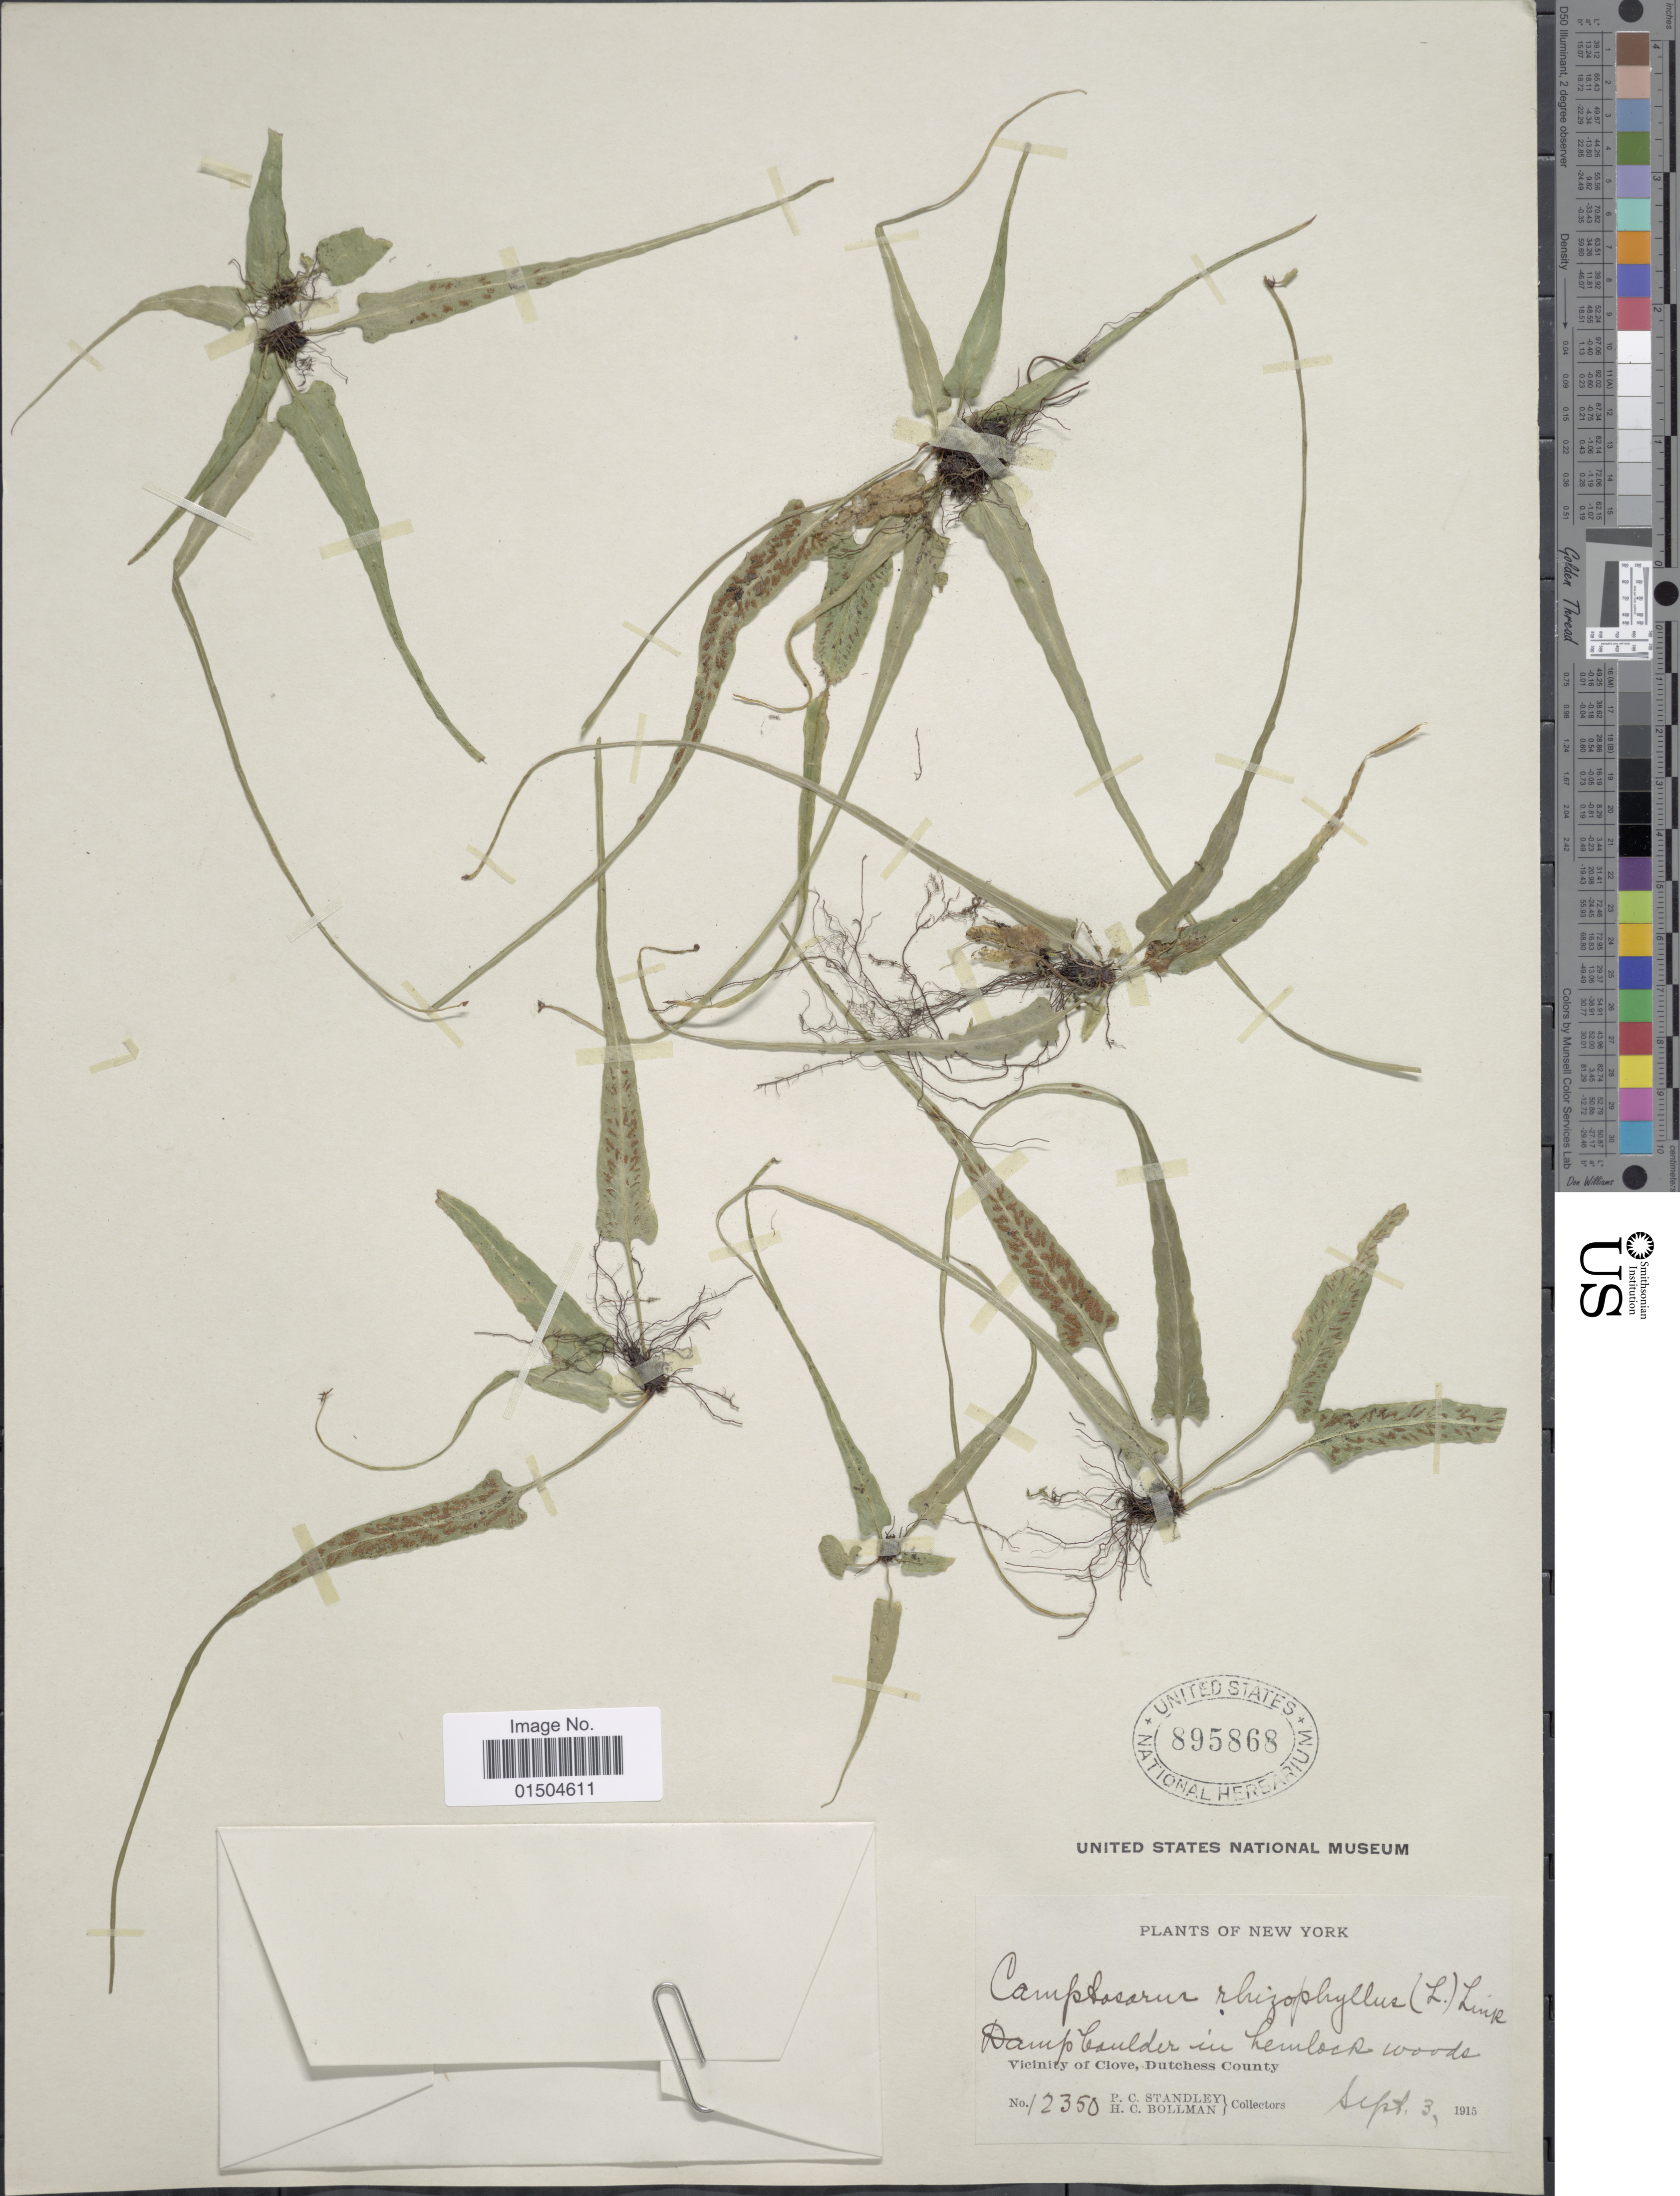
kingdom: Plantae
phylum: Tracheophyta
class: Polypodiopsida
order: Polypodiales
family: Aspleniaceae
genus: Asplenium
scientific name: Asplenium rhizophyllum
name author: L.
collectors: P. C. Standley & H. C. Bollman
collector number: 12350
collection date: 1915-09-03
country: United States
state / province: New York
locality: Vicinity of Clove, Dutchess County.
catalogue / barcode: US 895868